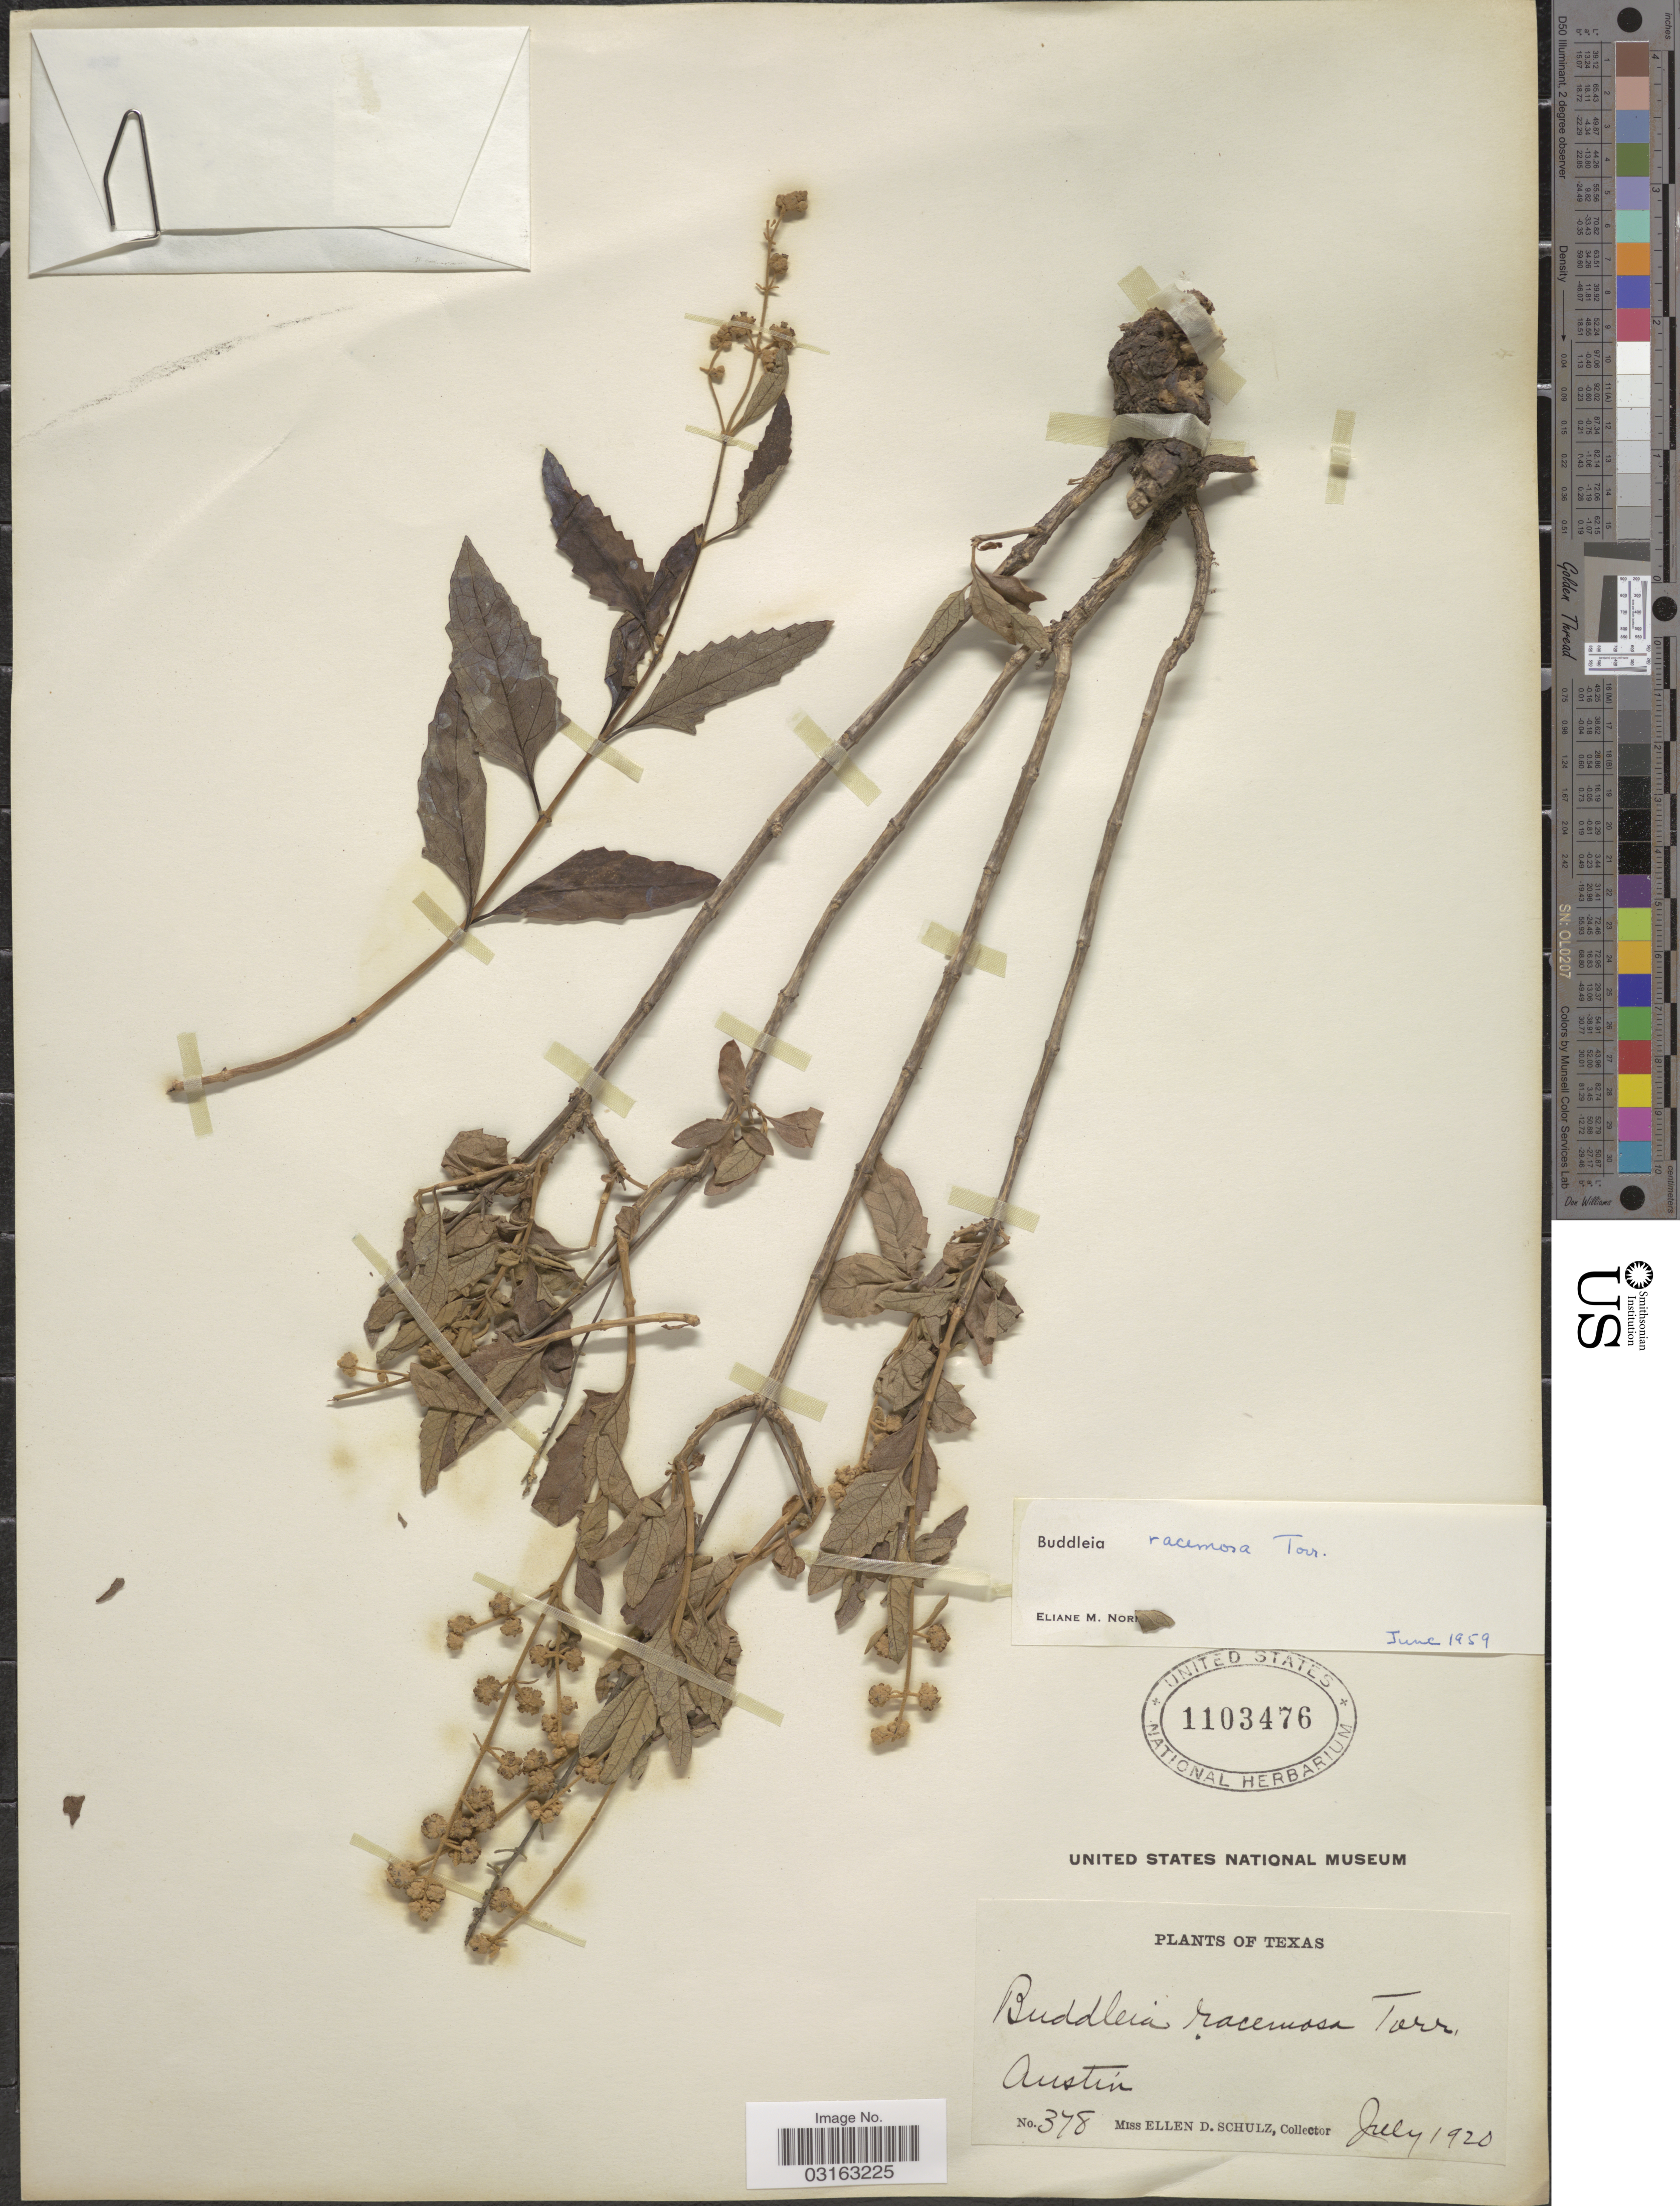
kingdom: Plantae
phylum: Tracheophyta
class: Magnoliopsida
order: Lamiales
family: Scrophulariaceae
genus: Buddleja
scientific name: Buddleja racemosa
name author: Torr.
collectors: E. D. Schulz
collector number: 378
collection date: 1920-07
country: United States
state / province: Texas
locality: Austin.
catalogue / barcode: US 1103476